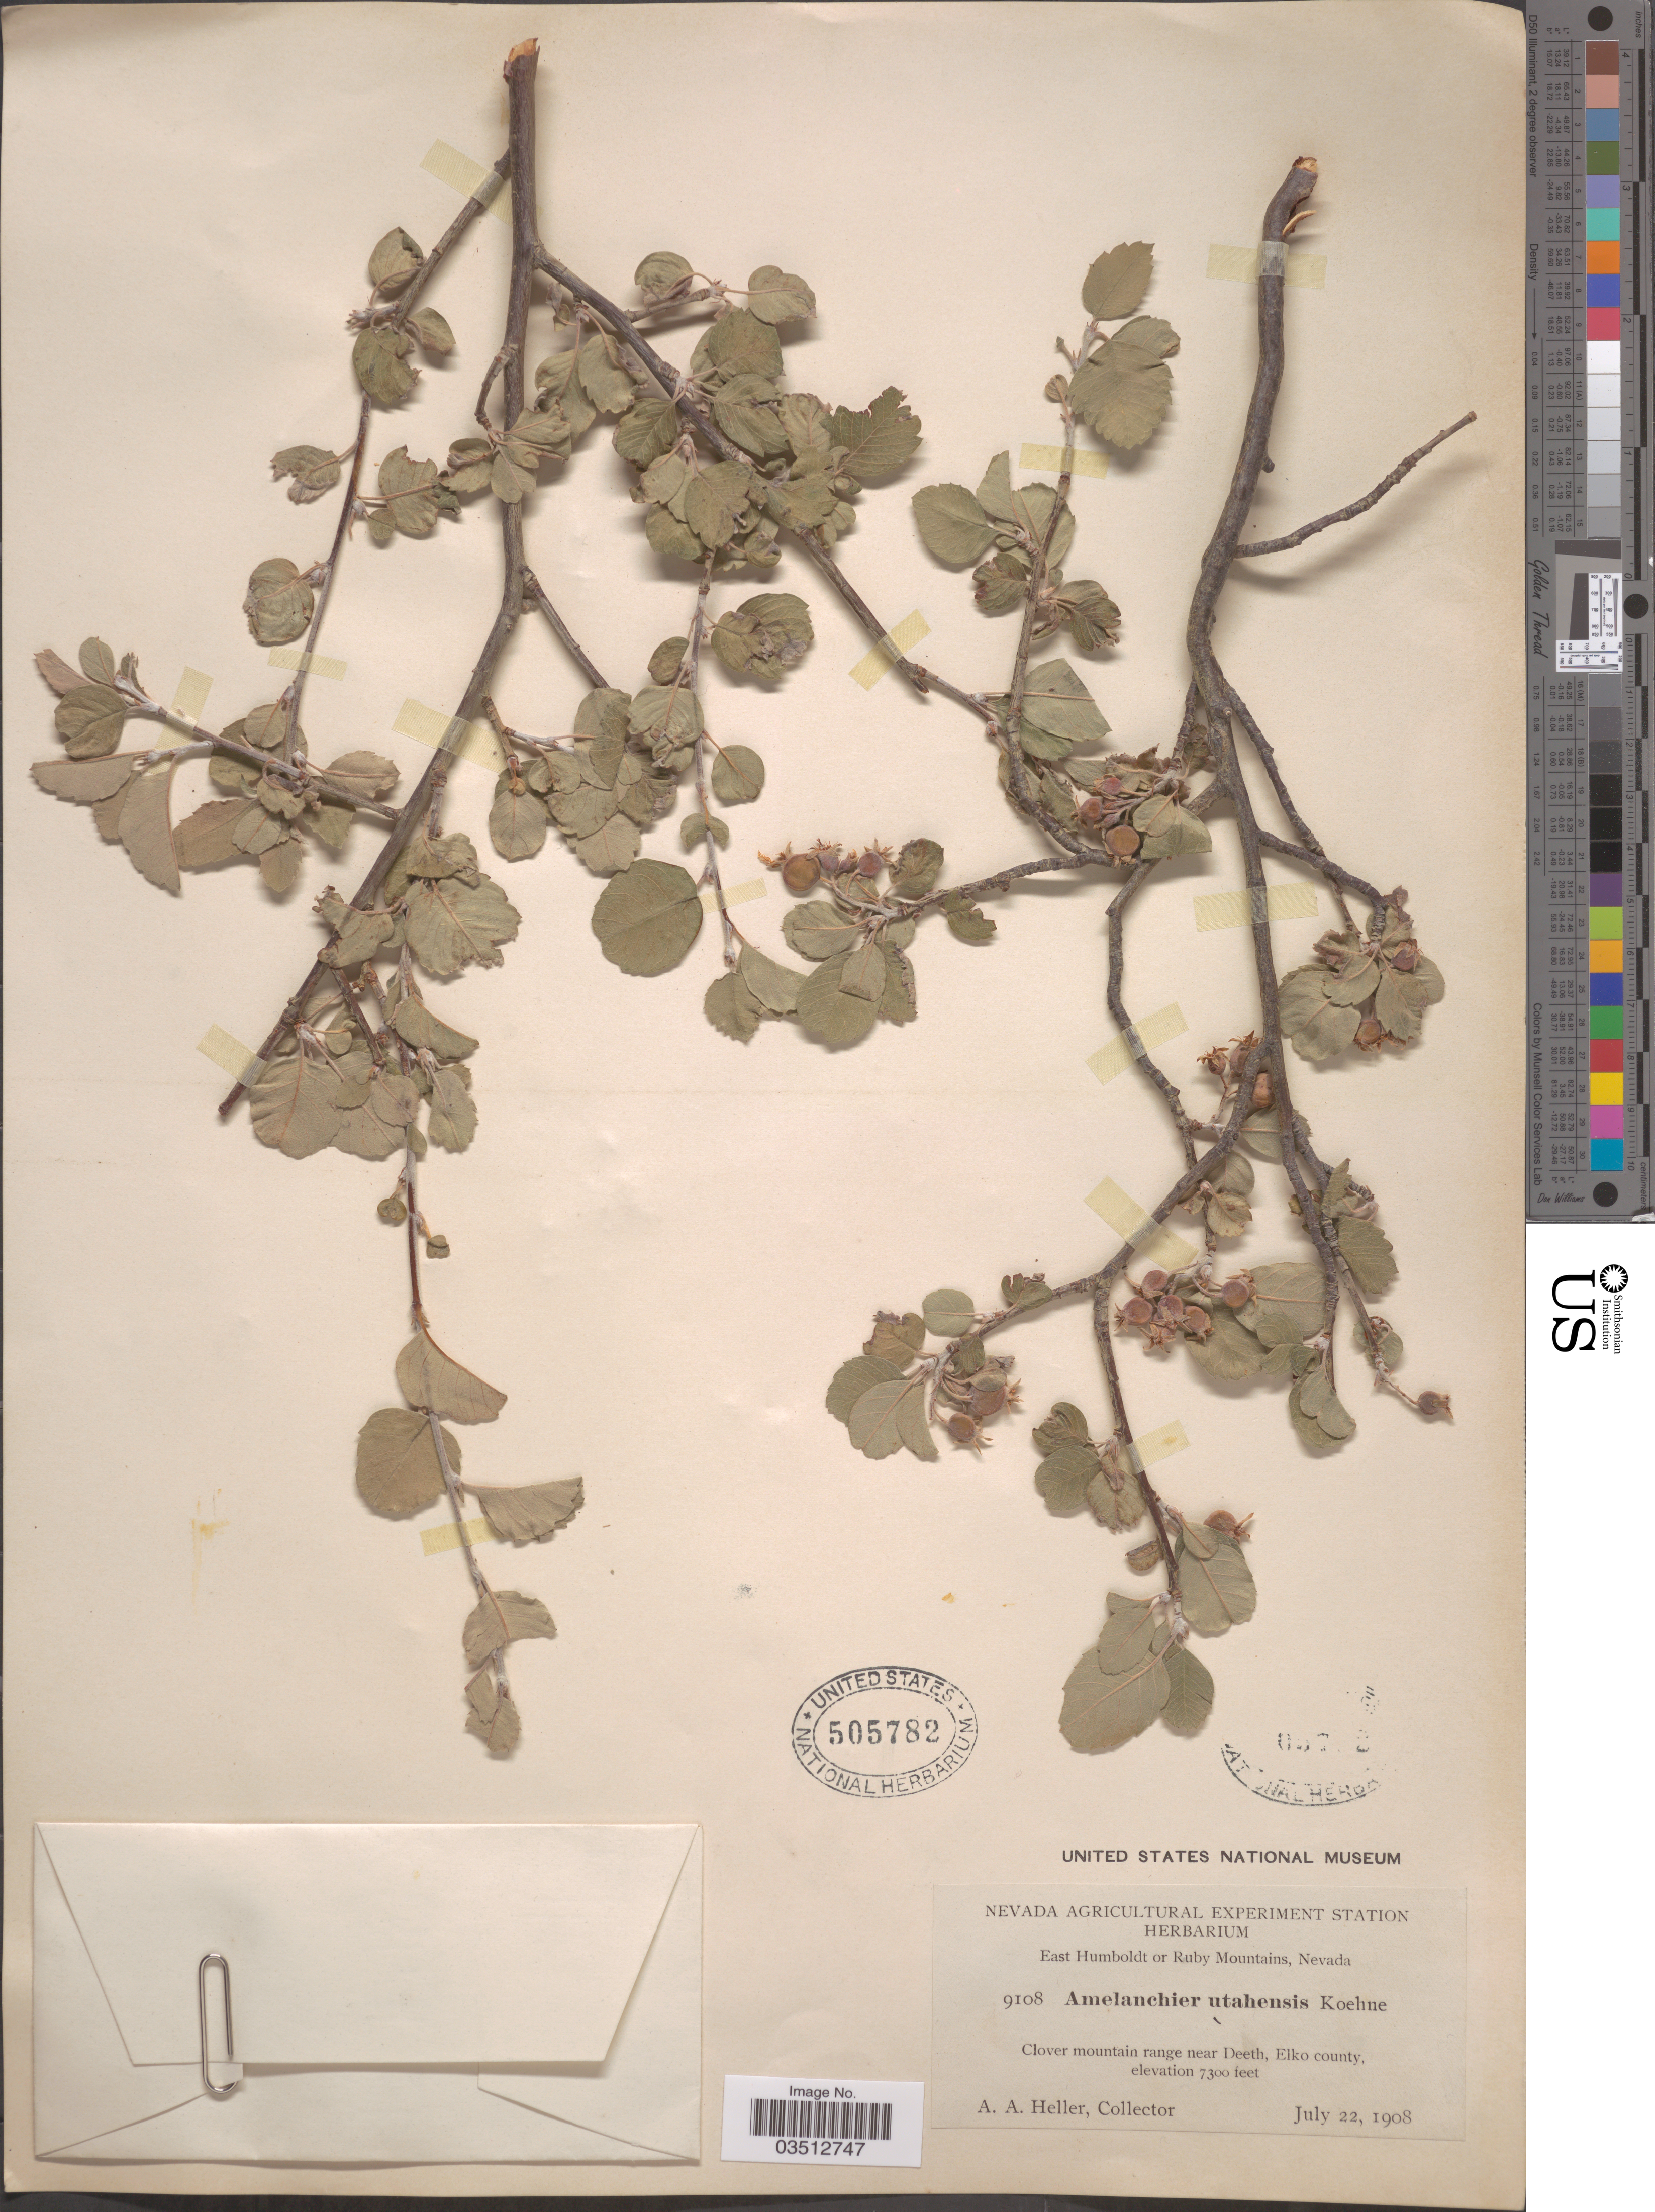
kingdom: Plantae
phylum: Tracheophyta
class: Magnoliopsida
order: Rosales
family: Rosaceae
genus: Amelanchier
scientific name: Amelanchier utahensis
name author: Koehne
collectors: A. A. Heller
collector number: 9108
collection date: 1908-07-22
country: United States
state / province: Nevada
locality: East Humboldt or Ruby Mountains. Clover mountain range near Deeth, Elko county.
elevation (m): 2225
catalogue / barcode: US 505782